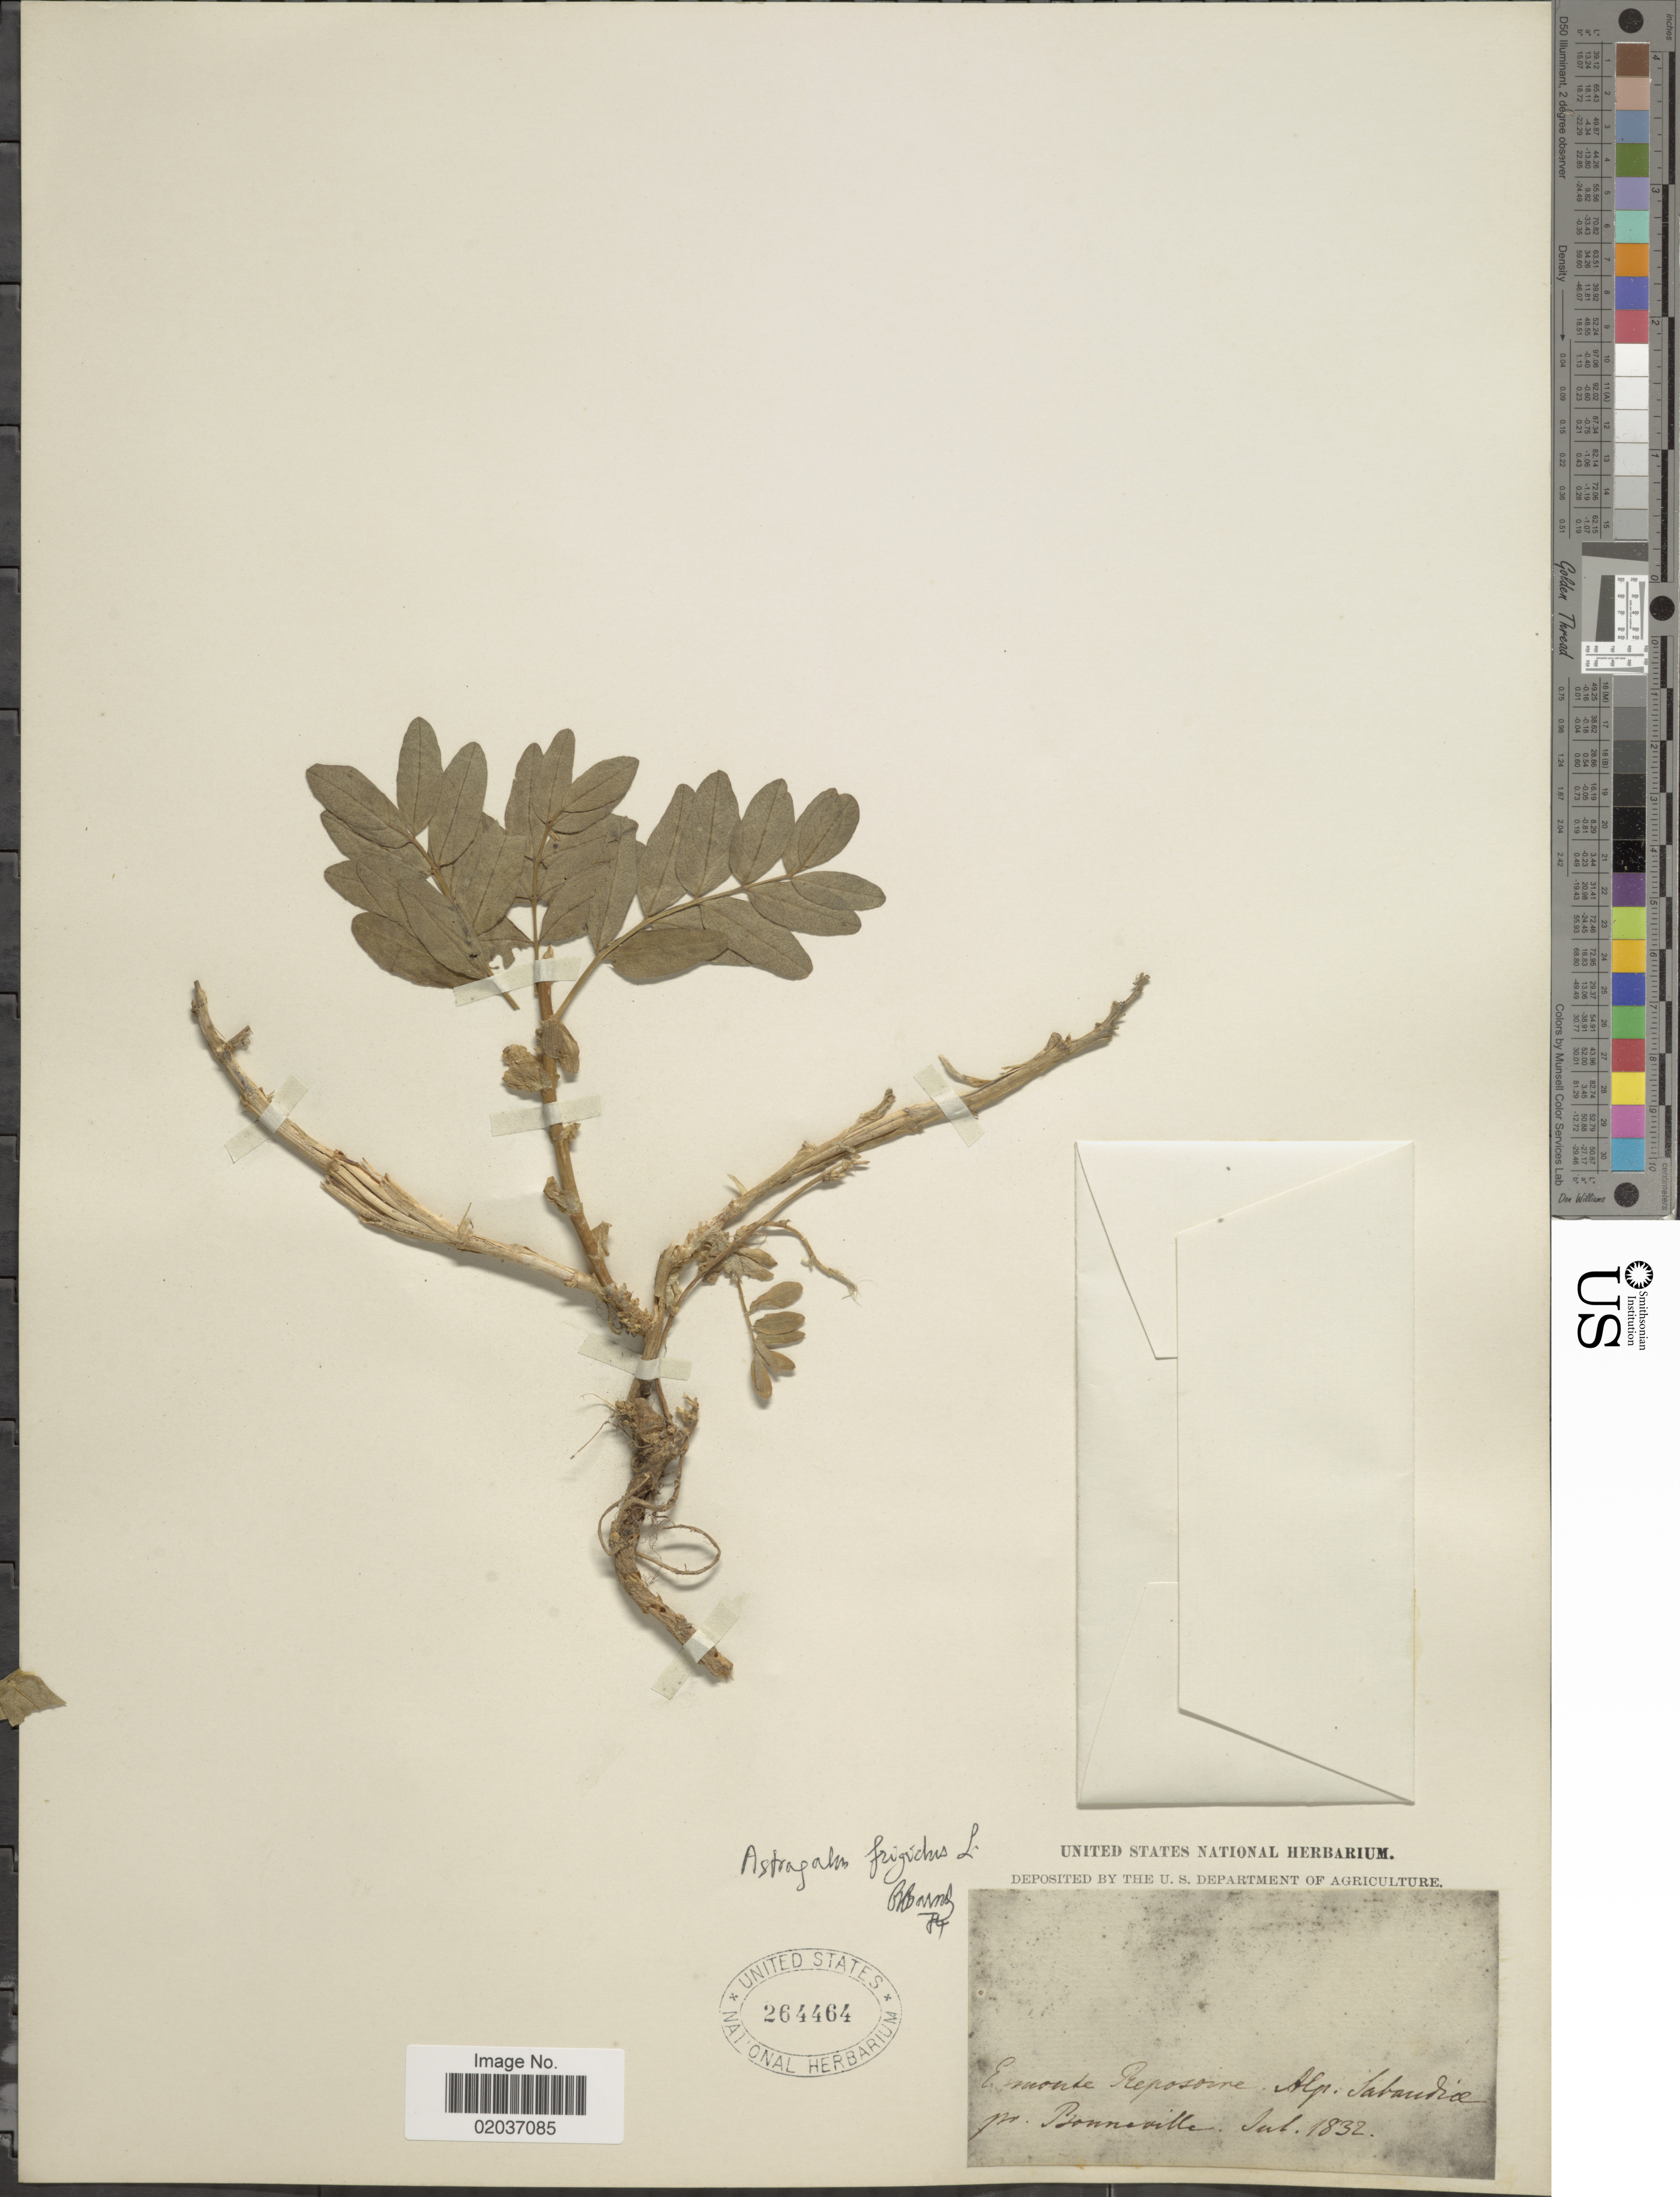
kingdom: Plantae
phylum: Tracheophyta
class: Magnoliopsida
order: Fabales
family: Fabaceae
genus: Astragalus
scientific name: Astragalus frigidus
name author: (L.) A. Gray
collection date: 1832-07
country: France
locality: E monte Reposoir. Alp. Sabaudia pr. Bonneville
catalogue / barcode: US 264464